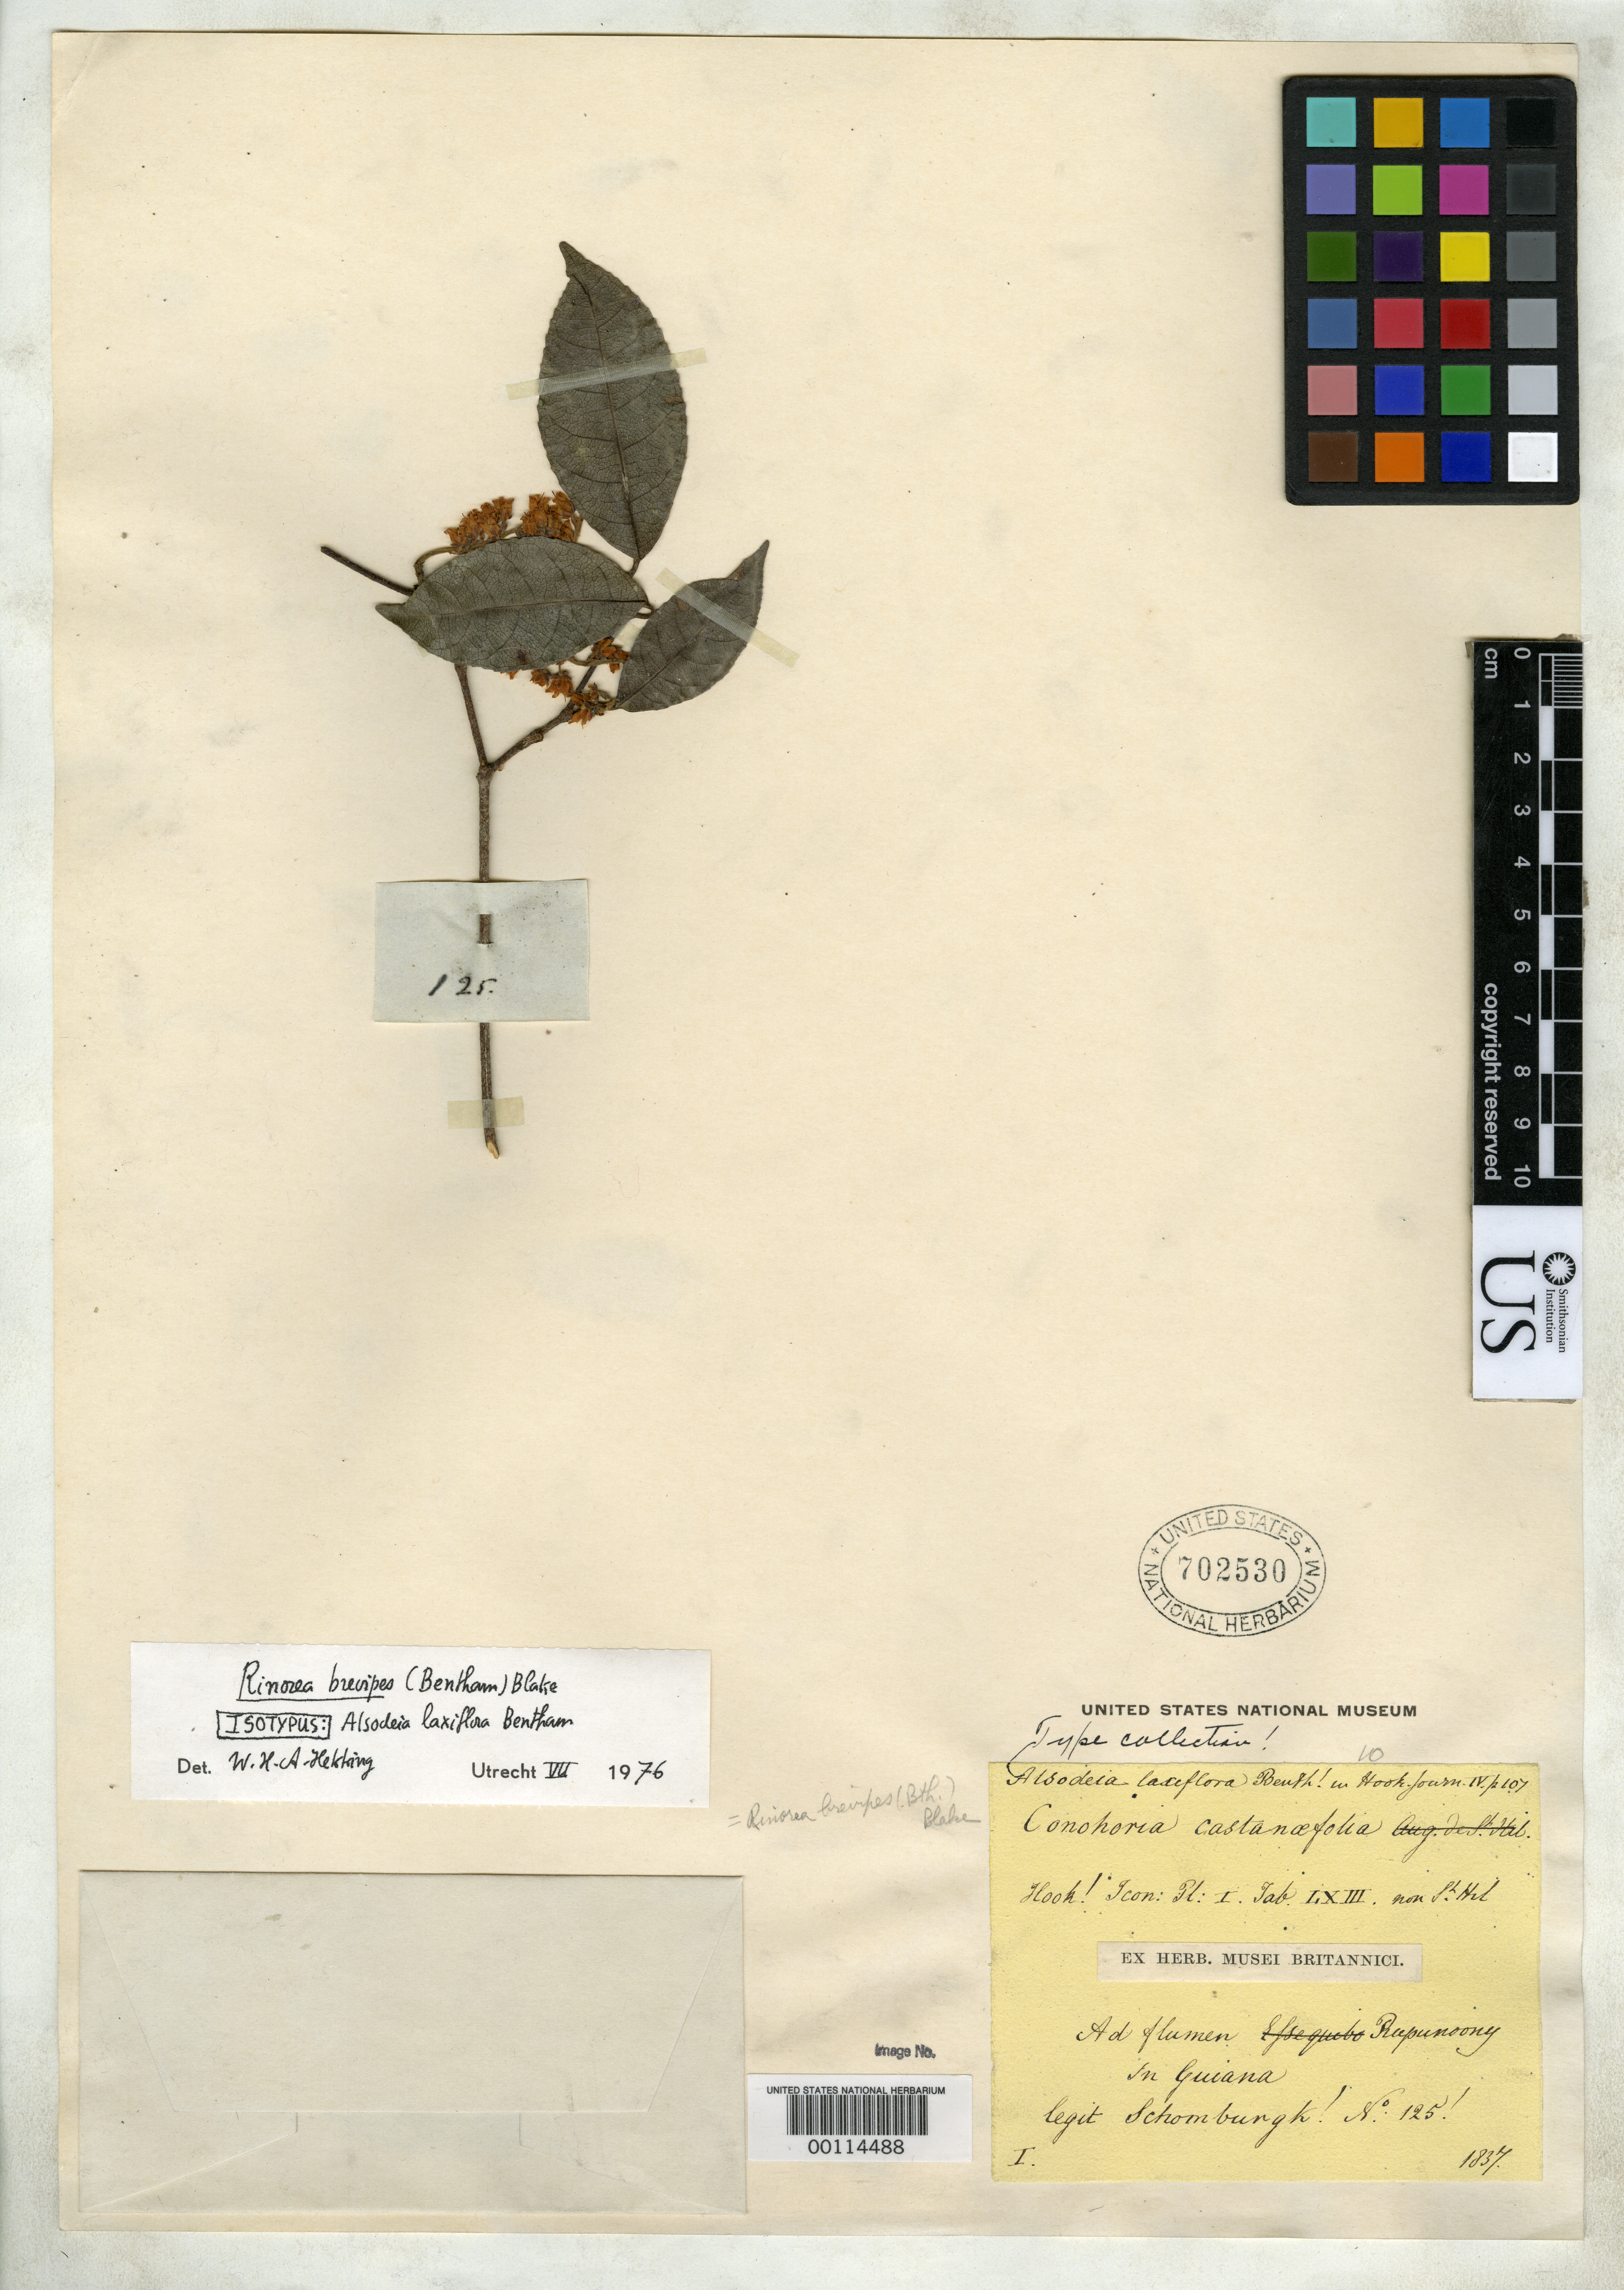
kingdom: Plantae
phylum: Tracheophyta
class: Magnoliopsida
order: Malpighiales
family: Violaceae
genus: Alsodeia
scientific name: Alsodeia laxiflora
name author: Benth.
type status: Isotype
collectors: R. H. Schomburgk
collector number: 125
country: Guyana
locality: Rupununi.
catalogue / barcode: US 702530